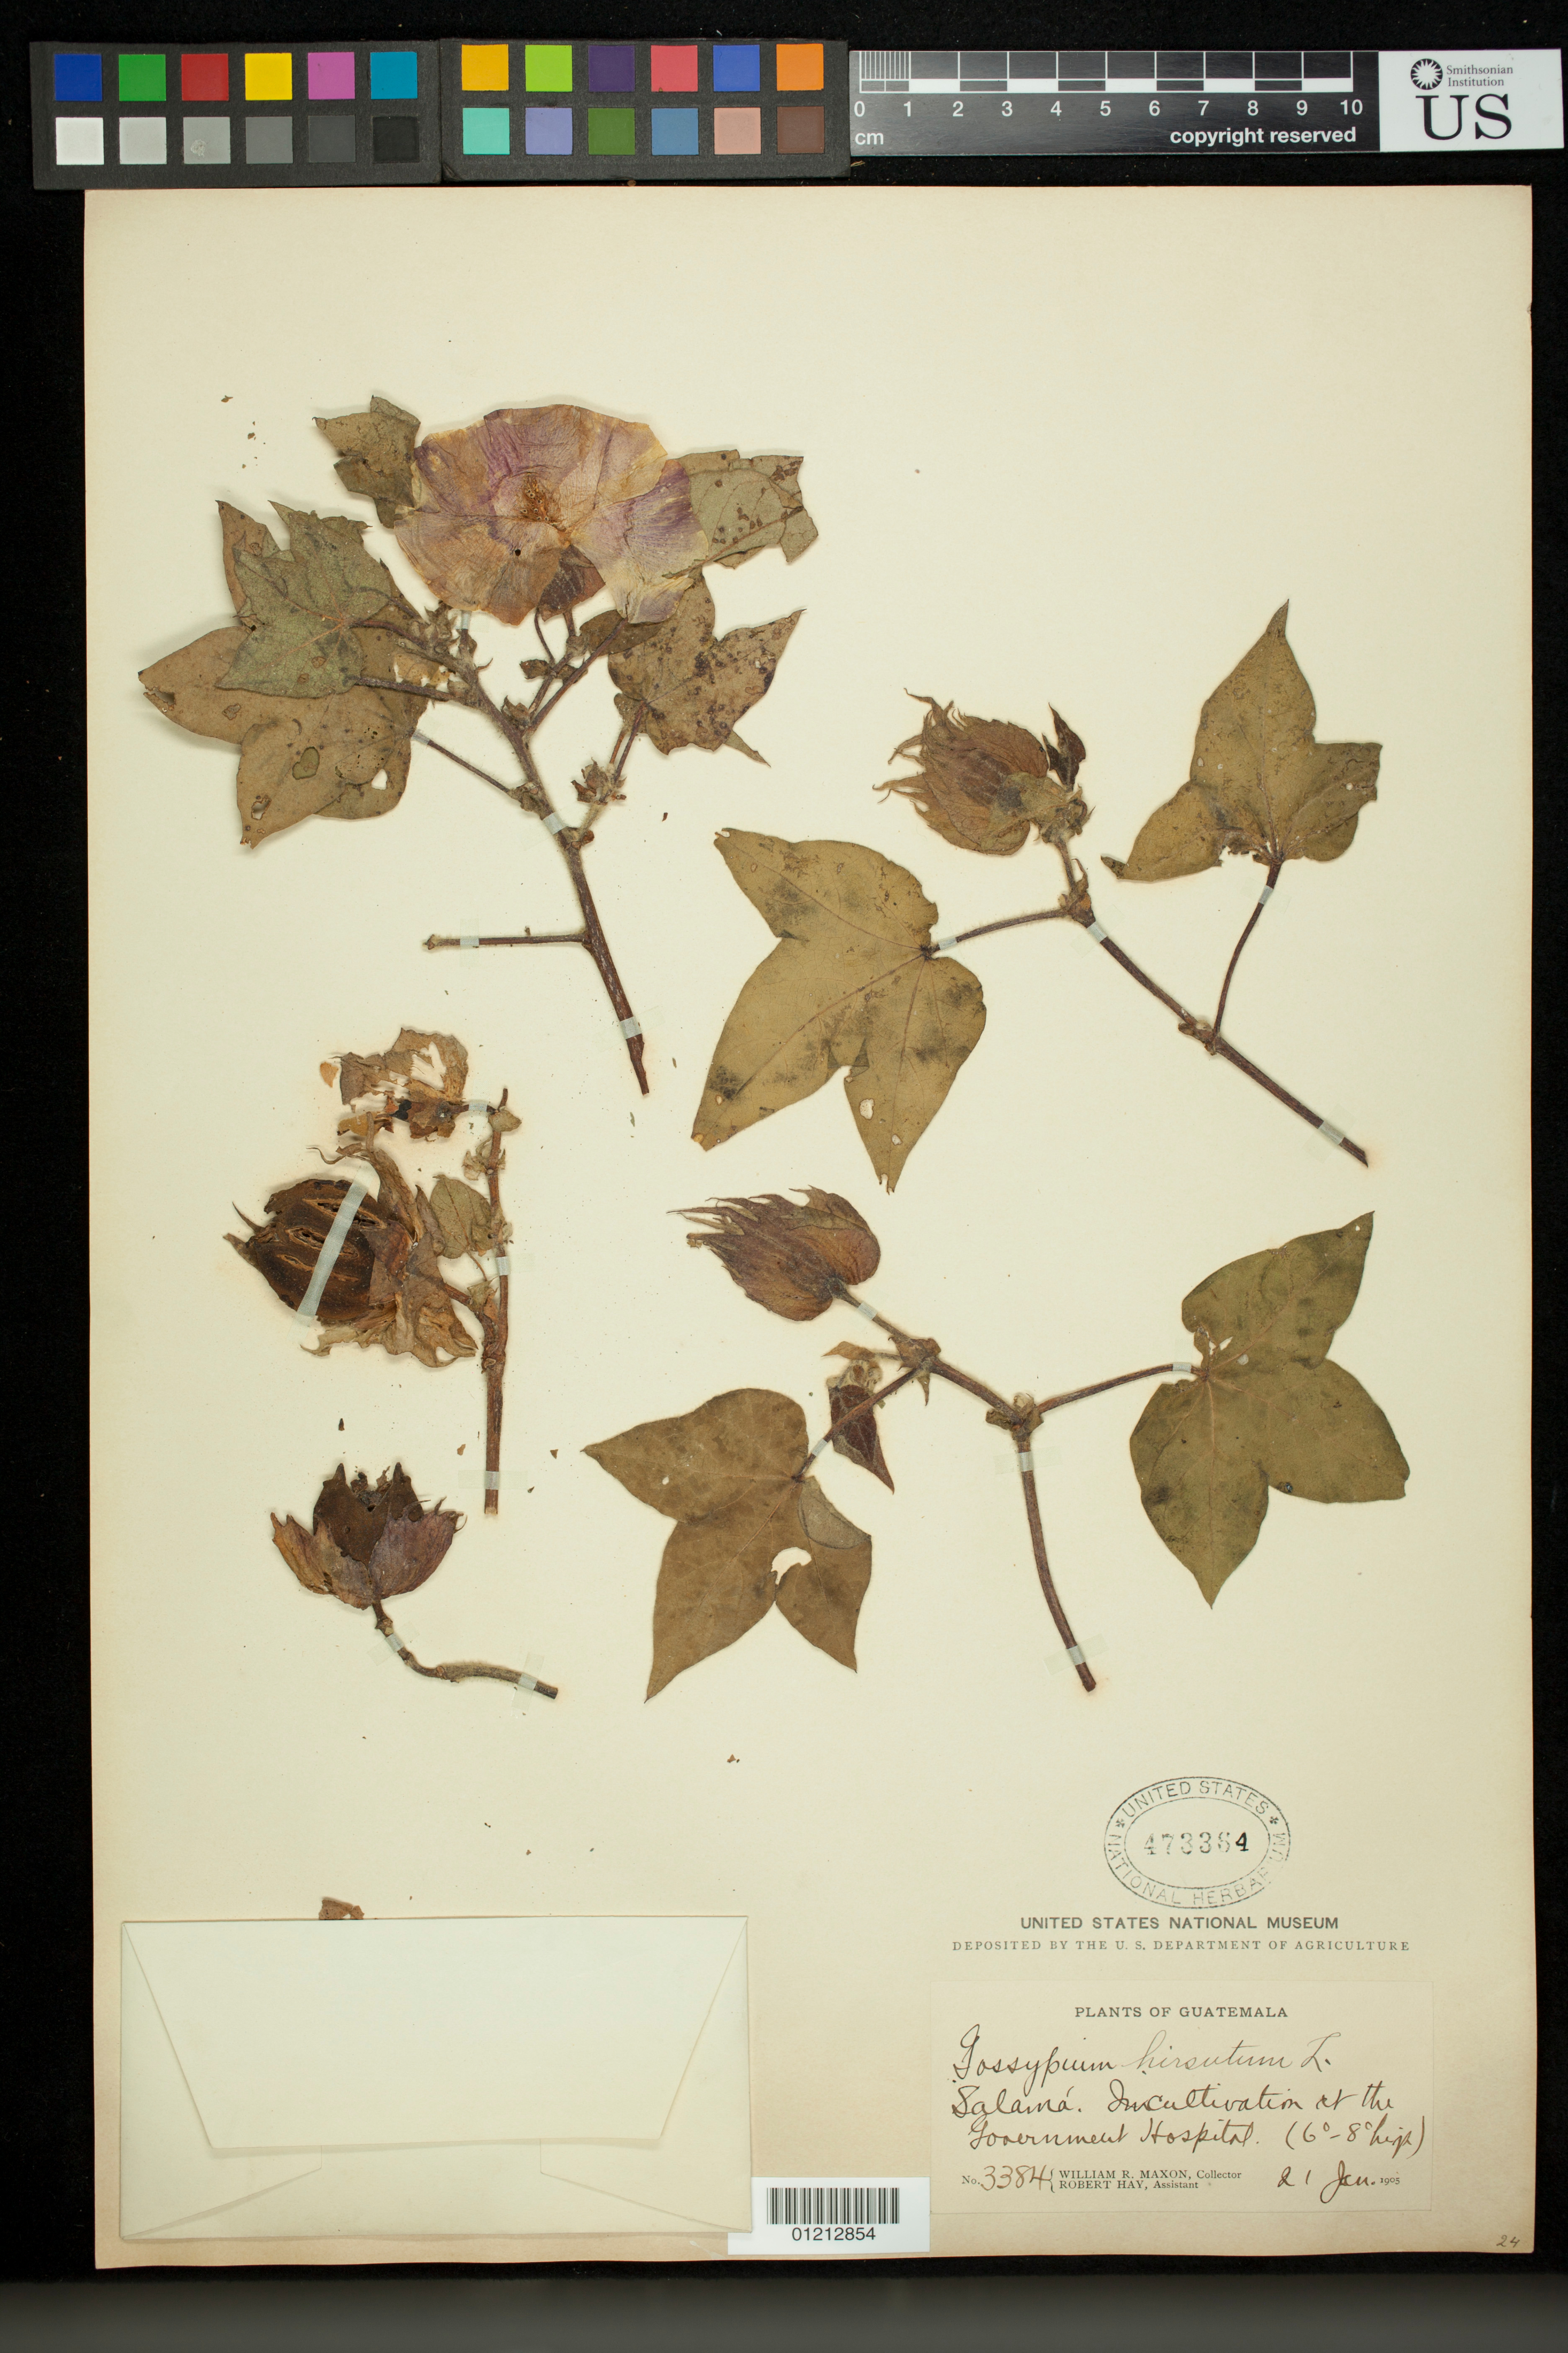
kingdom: Plantae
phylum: Tracheophyta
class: Magnoliopsida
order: Malvales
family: Malvaceae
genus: Gossypium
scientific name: Gossypium hirsutum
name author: L.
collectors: W. R. Maxon & R. Hay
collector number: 3384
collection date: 1905-01-21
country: Guatemala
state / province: Baja Verapaz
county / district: Salama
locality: In cultivation at the Government Hospital.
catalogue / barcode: US 473364